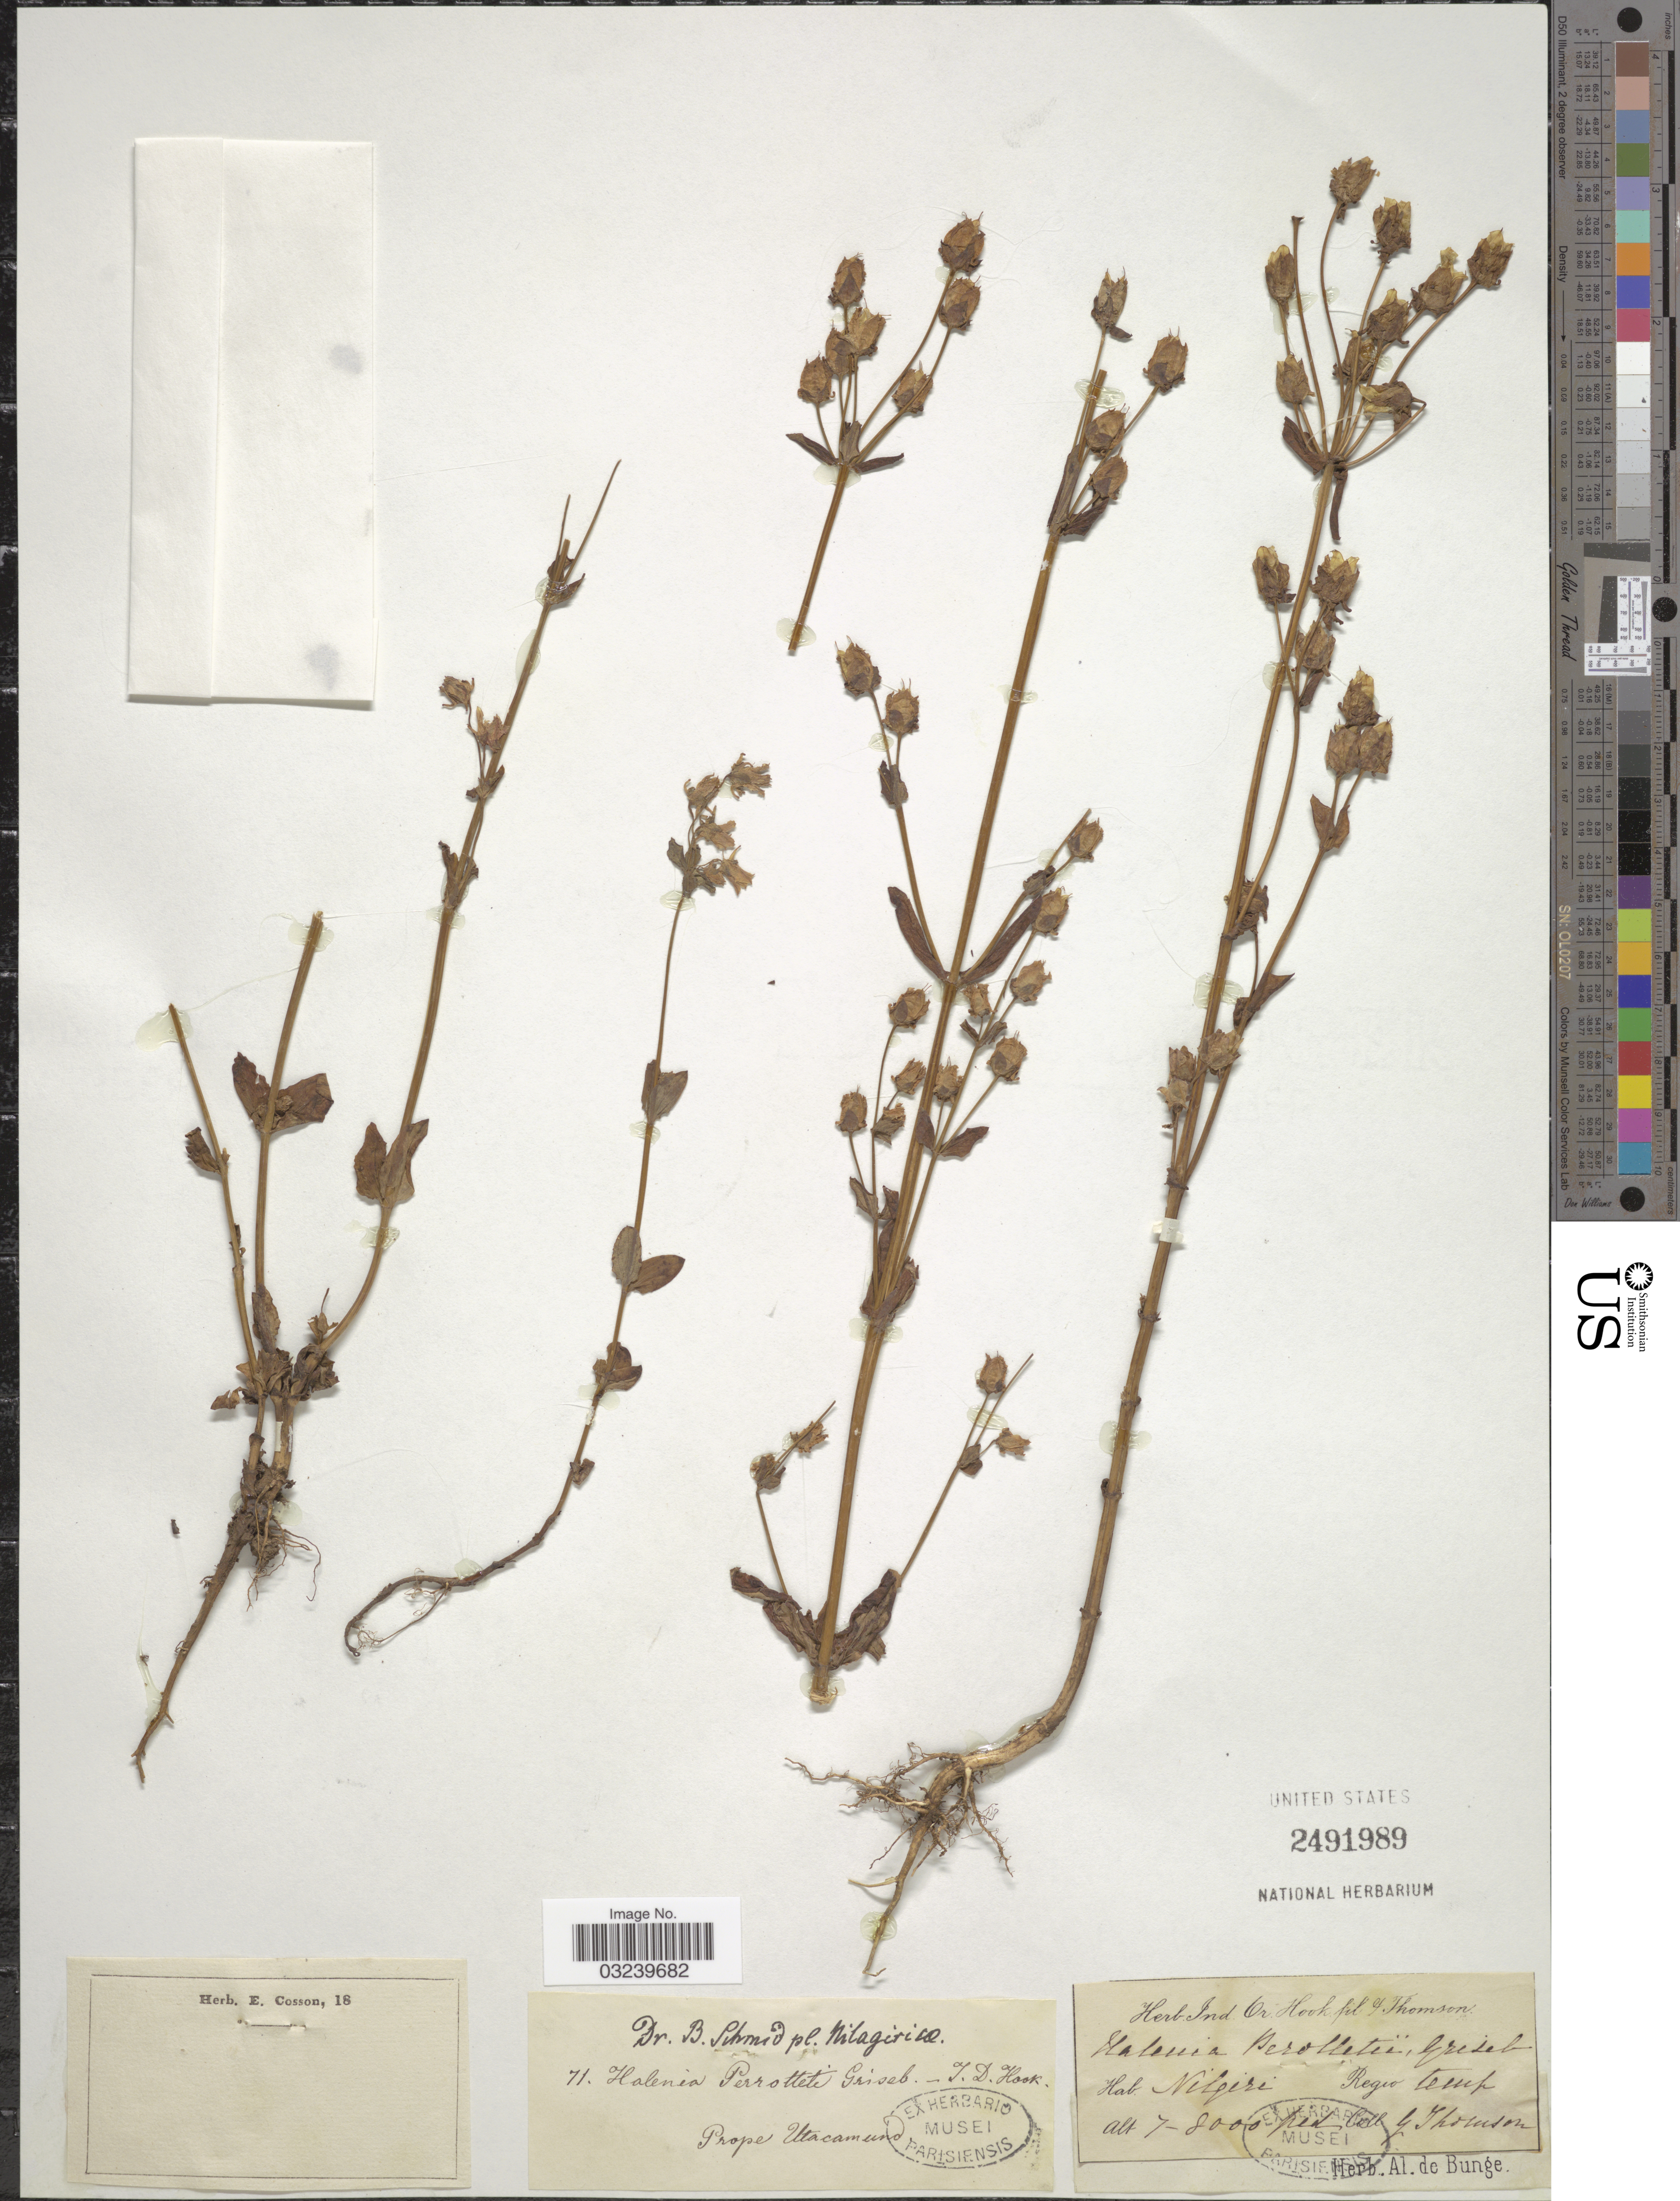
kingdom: Plantae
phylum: Tracheophyta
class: Magnoliopsida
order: Gentianales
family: Gentianaceae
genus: Halenia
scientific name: Halenia perrottetii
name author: Griseb.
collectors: G. Thomson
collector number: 71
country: India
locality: Prope Itacamund, Nilgiri, Regio temp.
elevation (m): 2134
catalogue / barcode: US 2491989